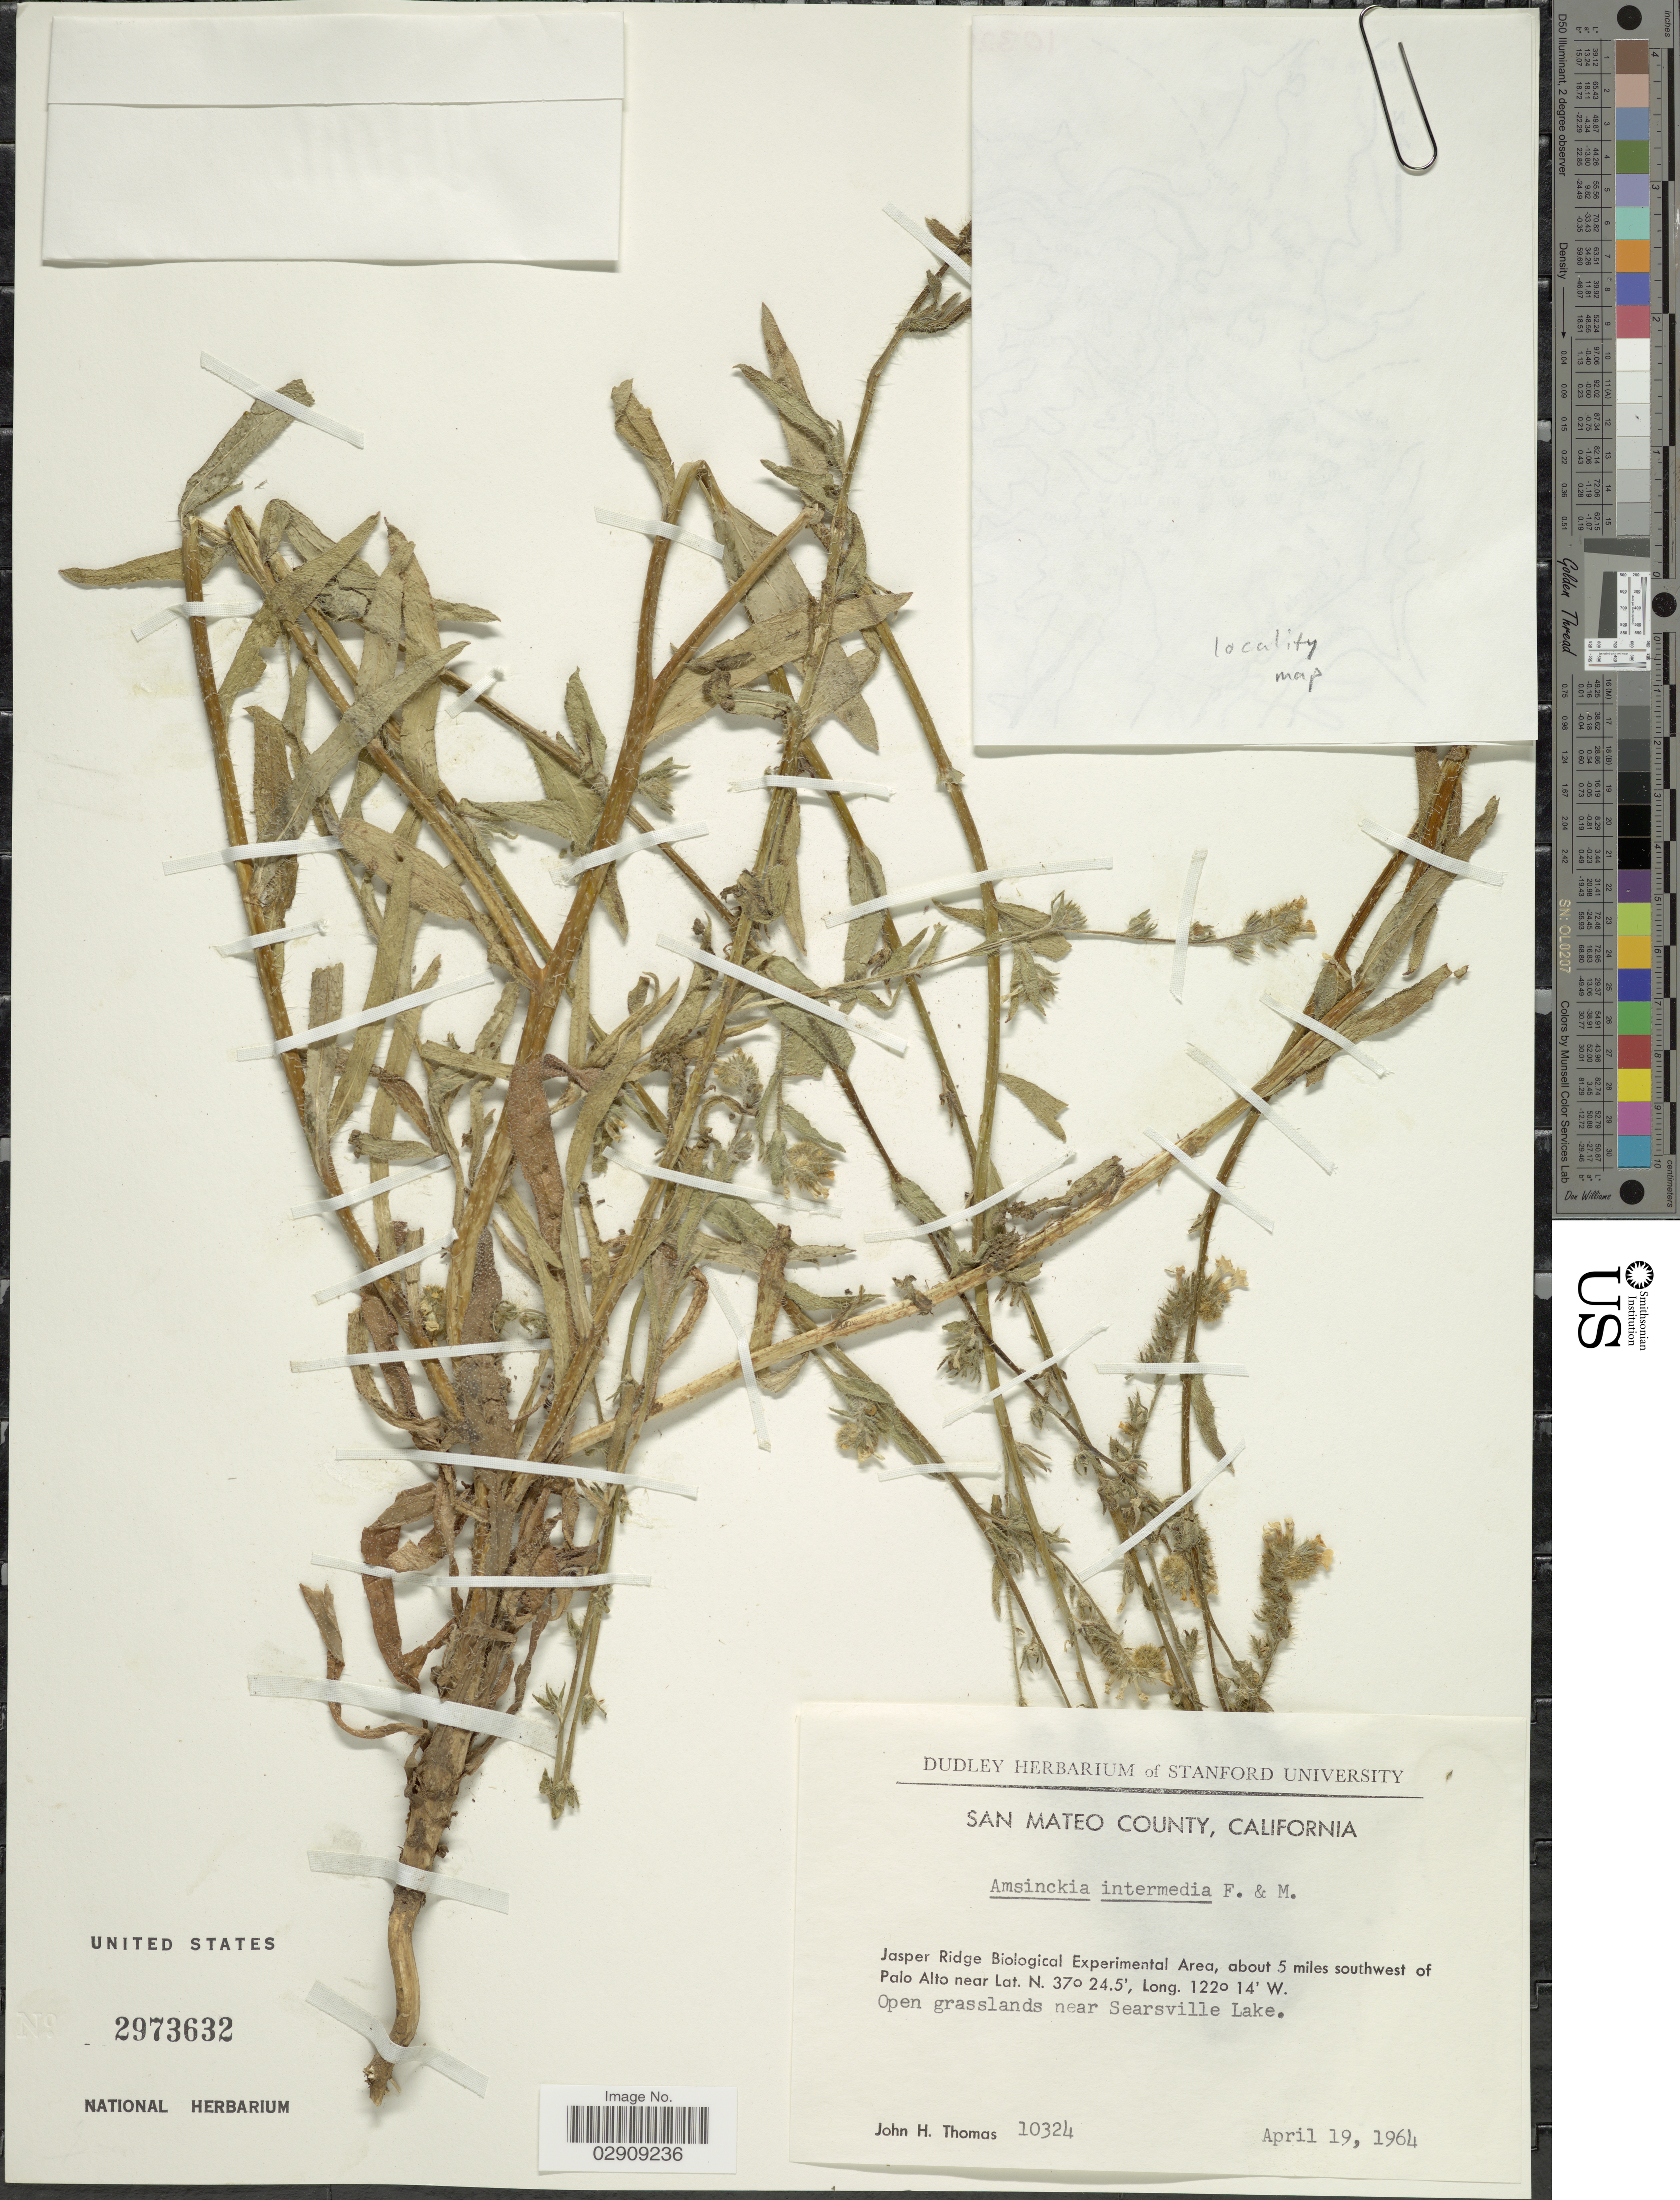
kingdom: Plantae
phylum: Tracheophyta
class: Magnoliopsida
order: Boraginales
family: Boraginaceae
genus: Amsinckia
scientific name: Amsinckia menziesii var. intermedia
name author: (Fisch. & C.A. Mey.) Ganders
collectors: J. H. Thomas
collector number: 10324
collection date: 1964-04-19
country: United States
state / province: California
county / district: San Mateo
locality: San Mateo County. Jasper Ridge Biological Experimental Area, about 5 miles southwest of Palo Alto. Near Searsville Lake.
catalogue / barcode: US 2973632